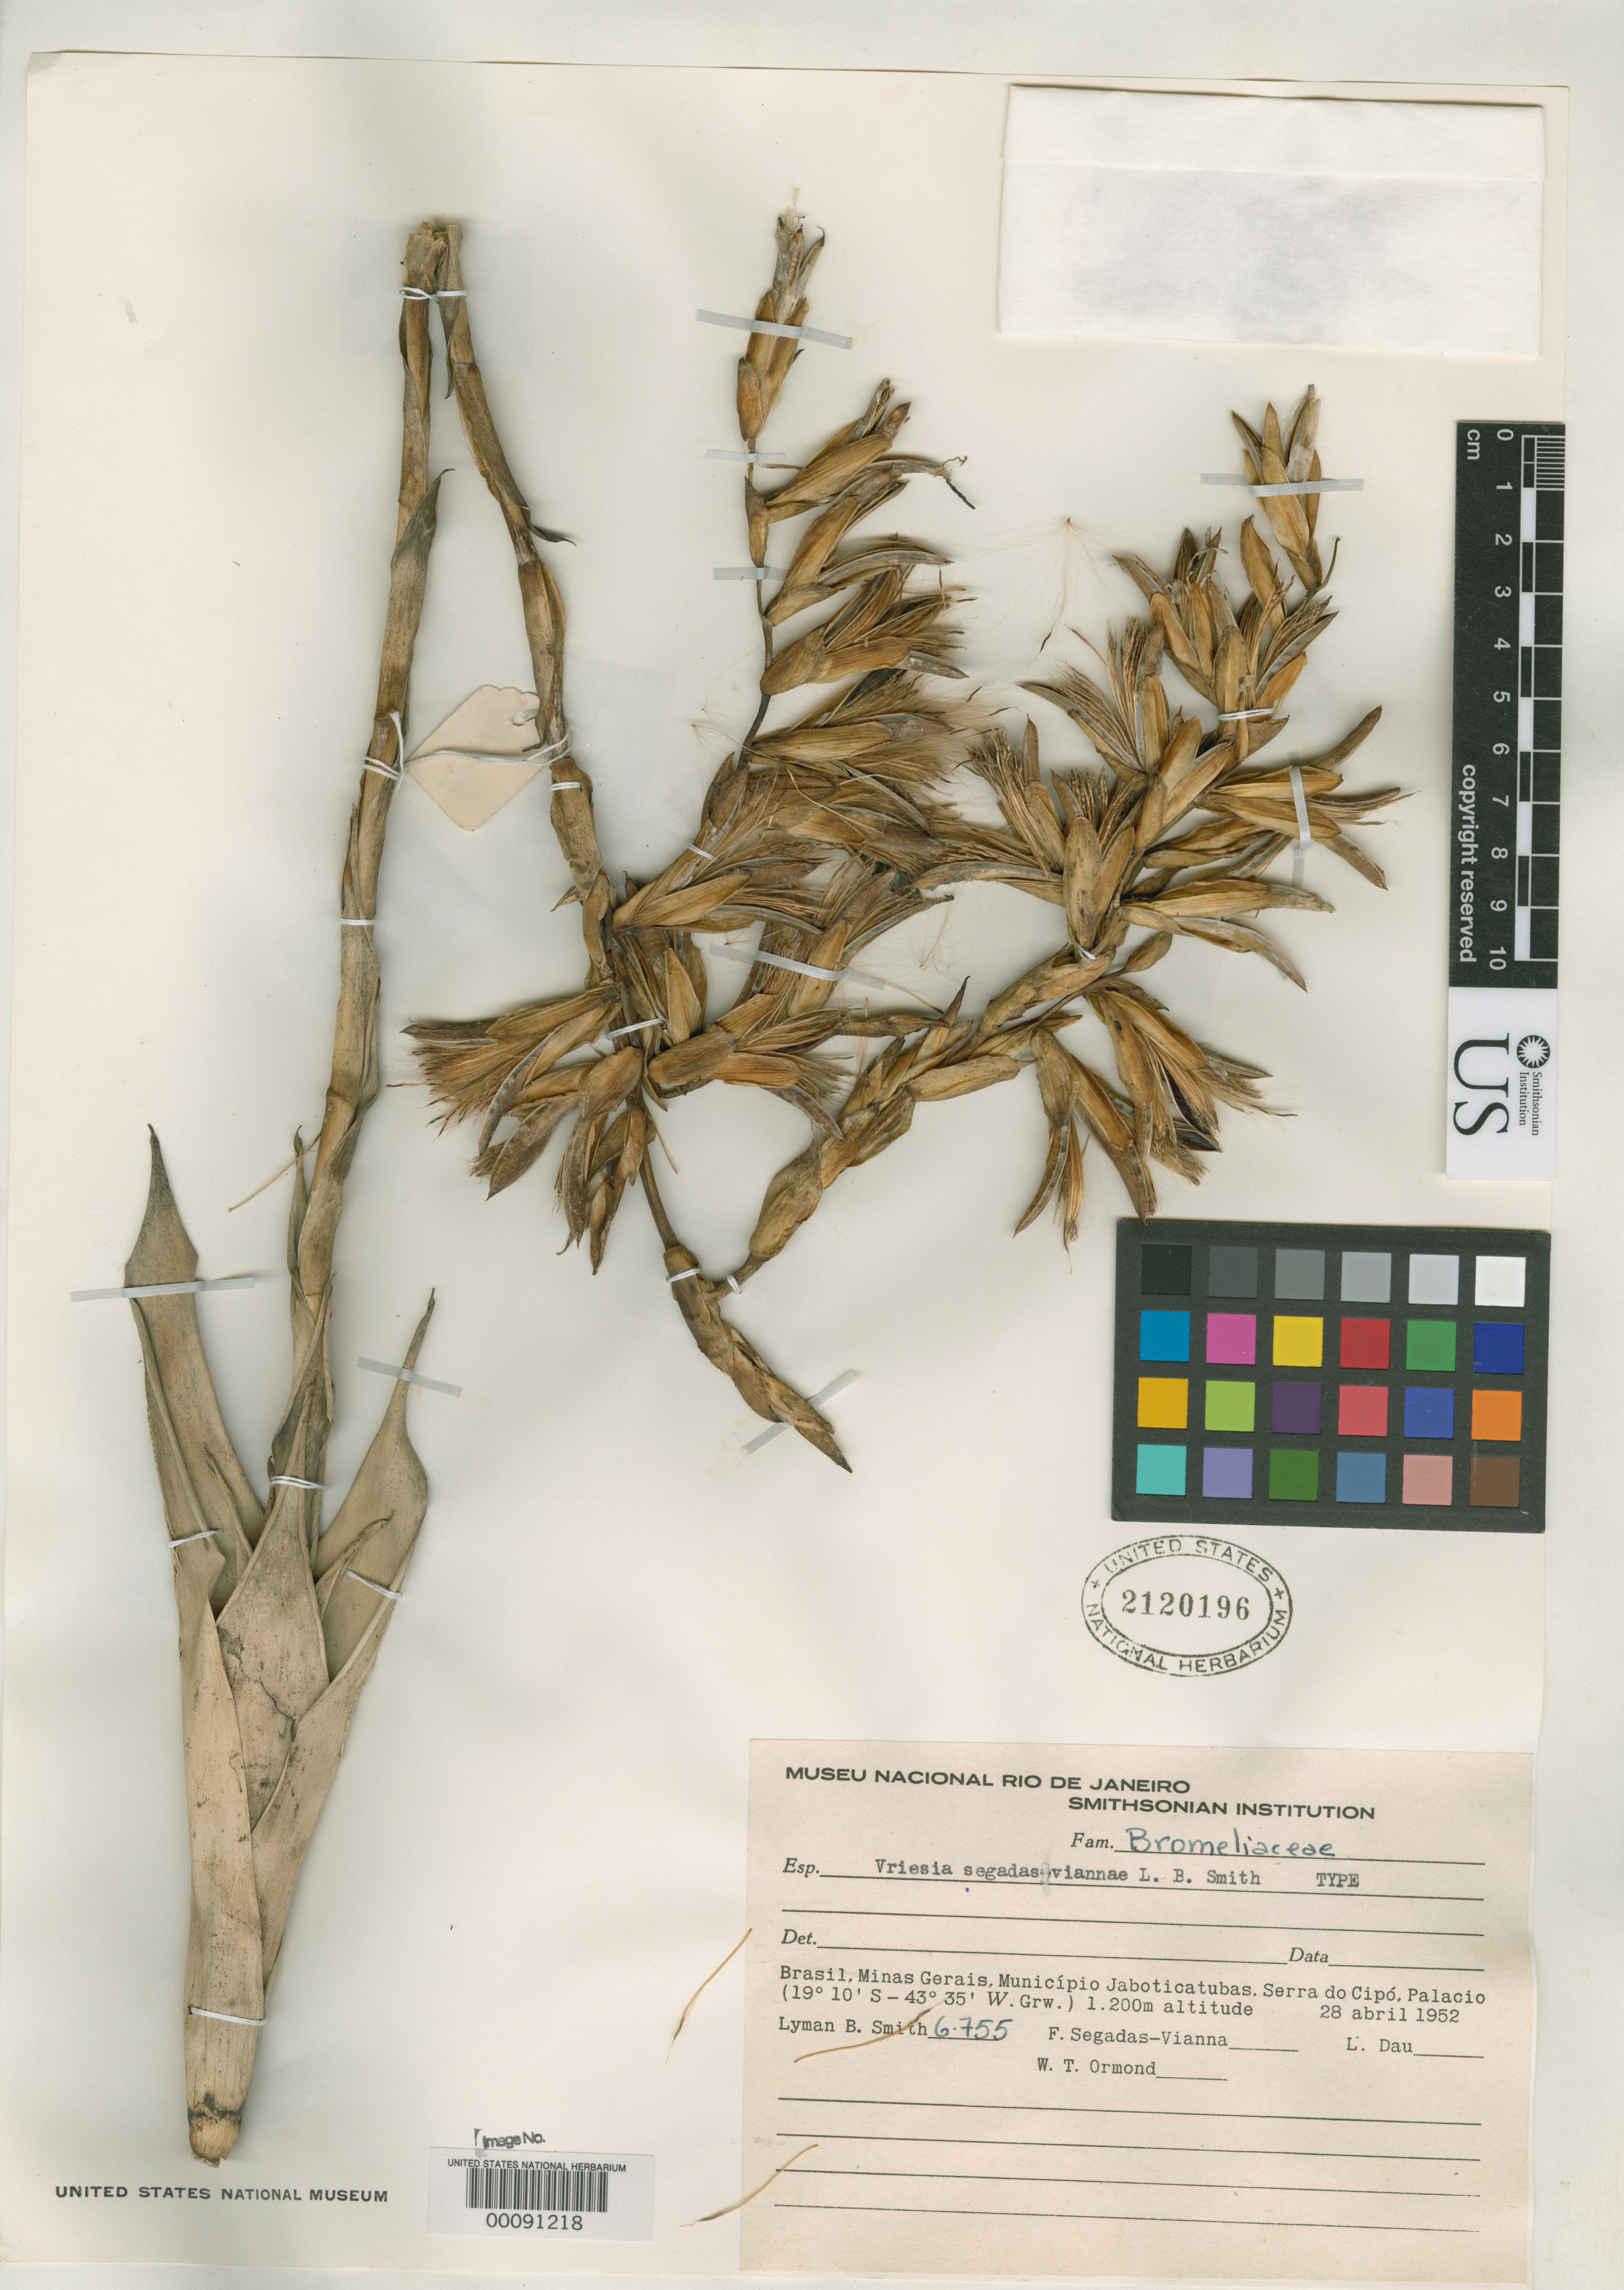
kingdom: Plantae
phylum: Tracheophyta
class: Liliopsida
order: Poales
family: Bromeliaceae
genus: Vriesea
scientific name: Vriesea segadas-viannae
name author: L.B. Sm.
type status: Holotype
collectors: L. Smith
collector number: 6755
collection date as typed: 28 Apr 1952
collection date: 1952-04-28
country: Brazil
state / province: Minas Gerais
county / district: Jaboticatubas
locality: Serra do Cipo, Palacio.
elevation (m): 1200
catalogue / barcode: US 2120196